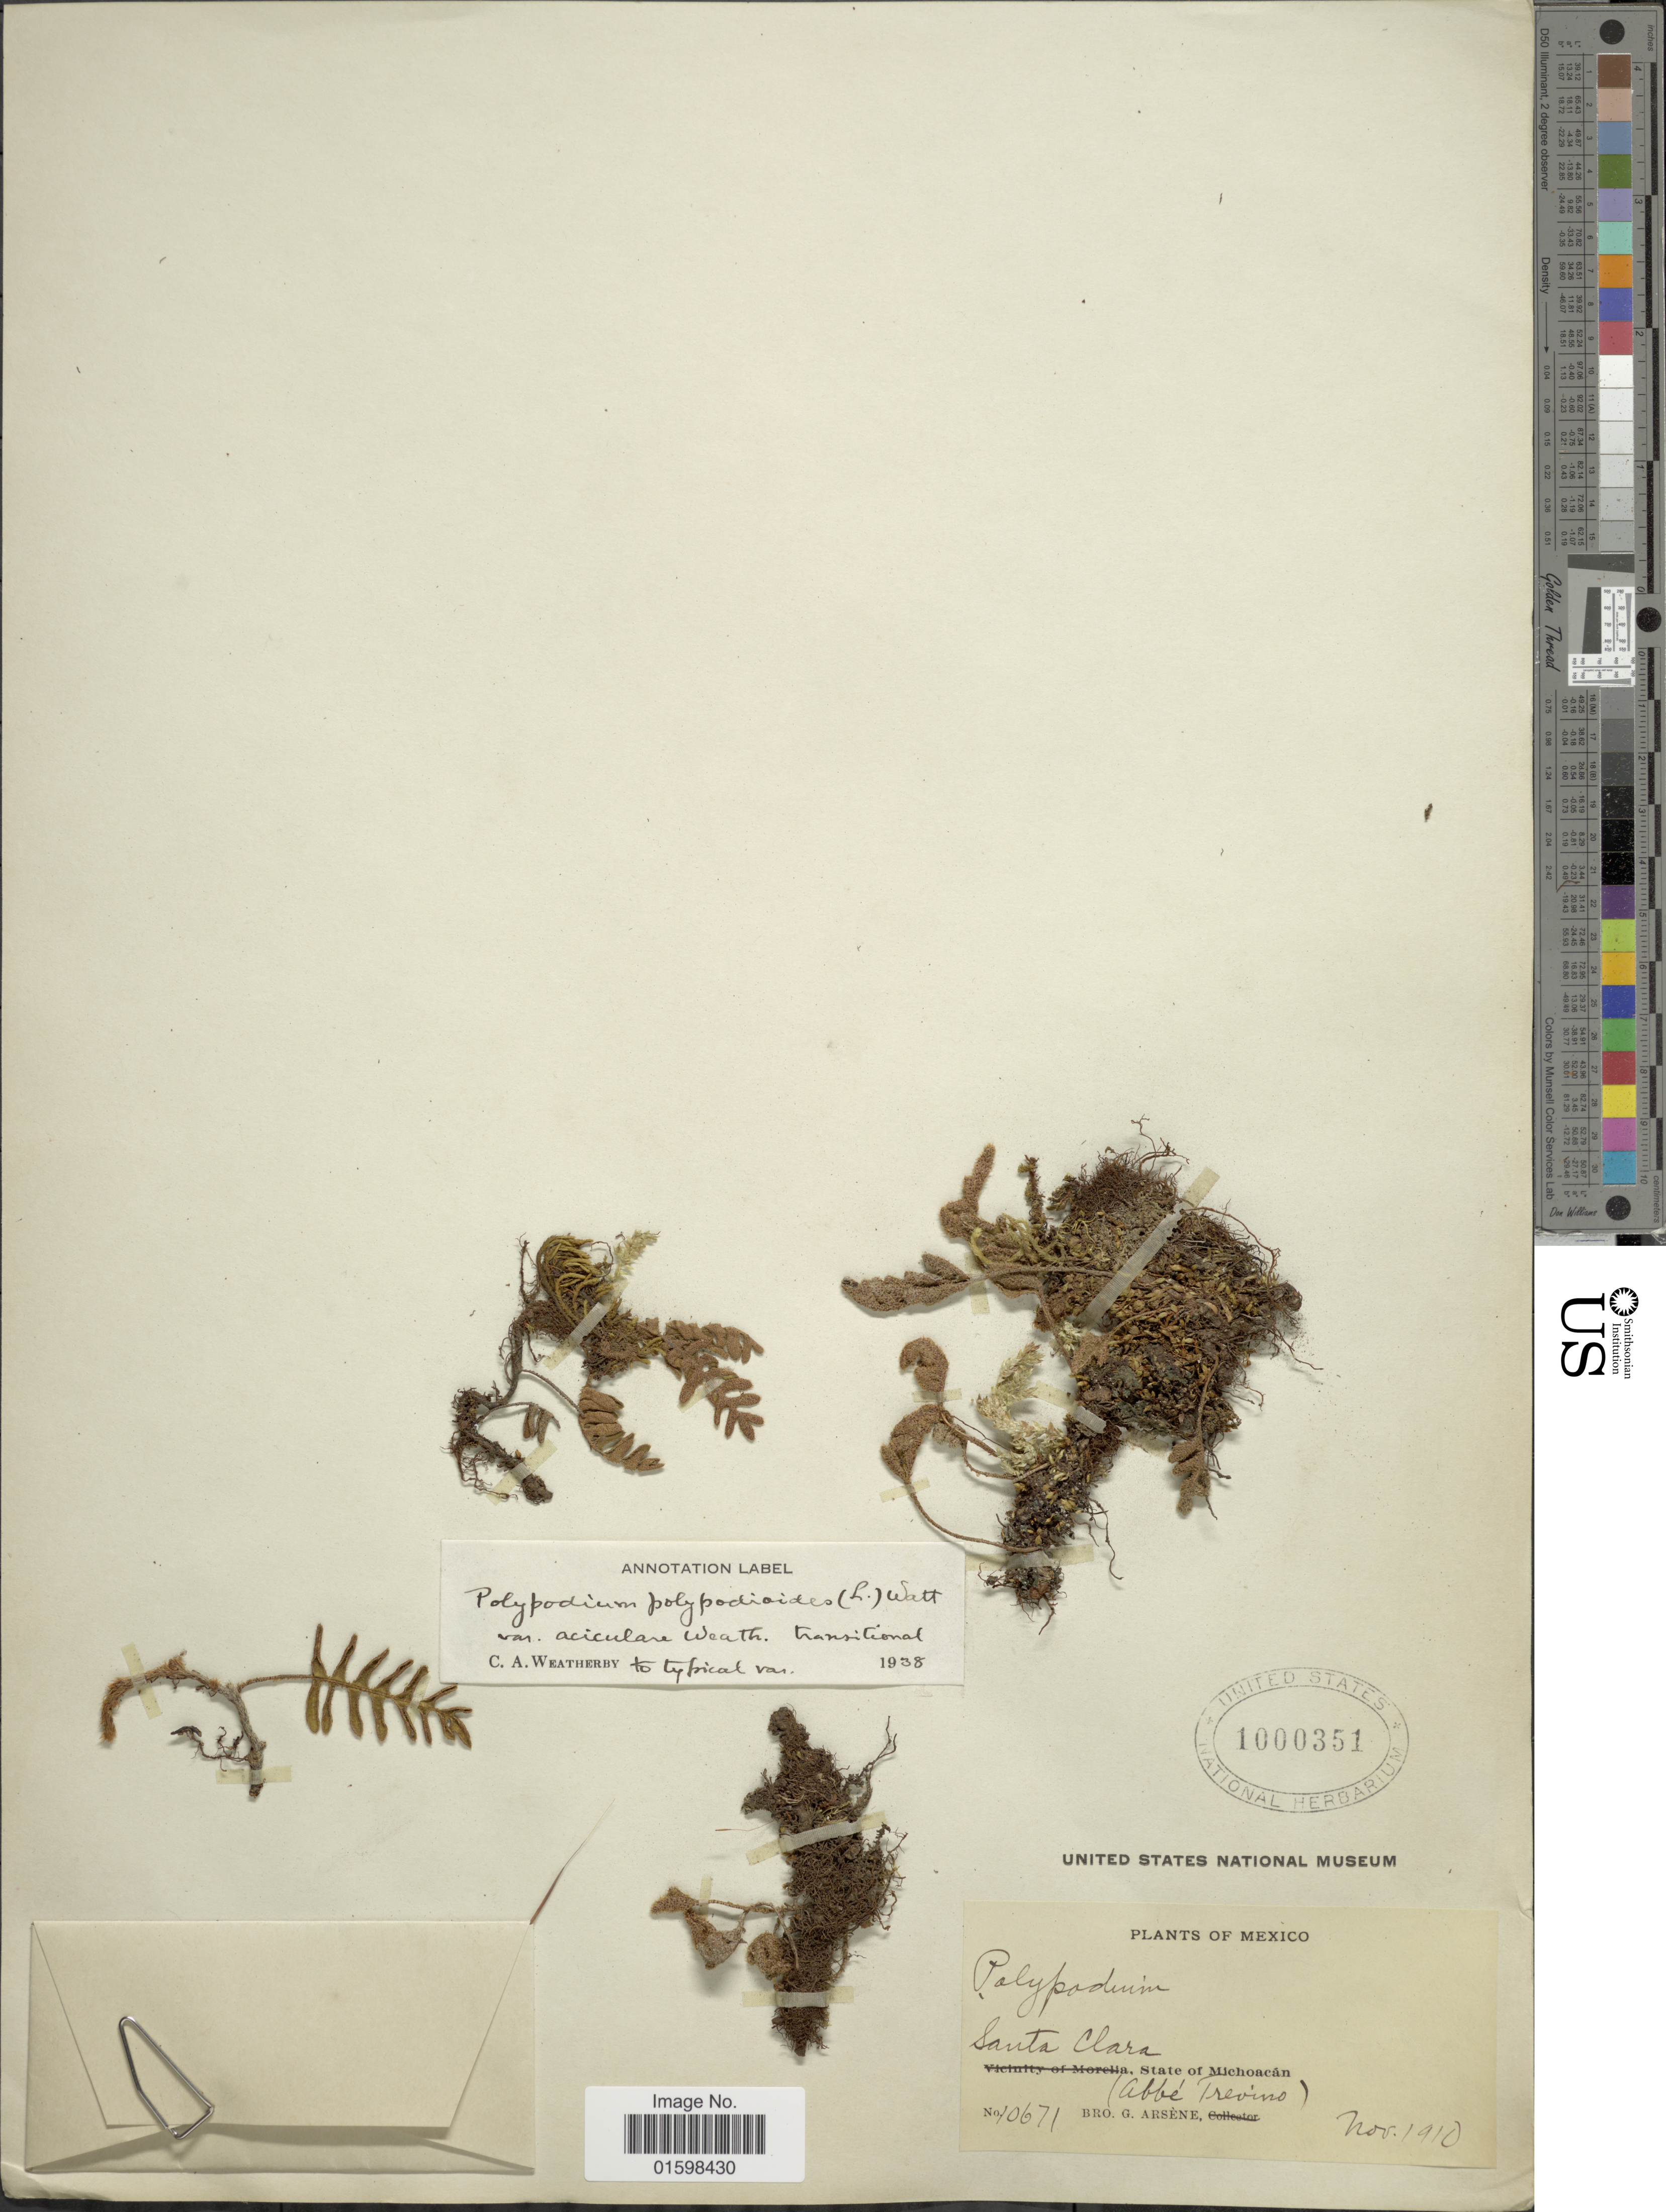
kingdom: Plantae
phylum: Tracheophyta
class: Polypodiopsida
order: Polypodiales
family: Polypodiaceae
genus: Pleopeltis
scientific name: Pleopeltis polypodioides var. acicularis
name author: (Weath.) E.G. Andrews & Windham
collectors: Bro. G. Arsène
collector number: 10671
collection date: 1910-11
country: Mexico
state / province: Michoacán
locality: Santa Clara, State of Michoacan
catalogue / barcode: US 1000351